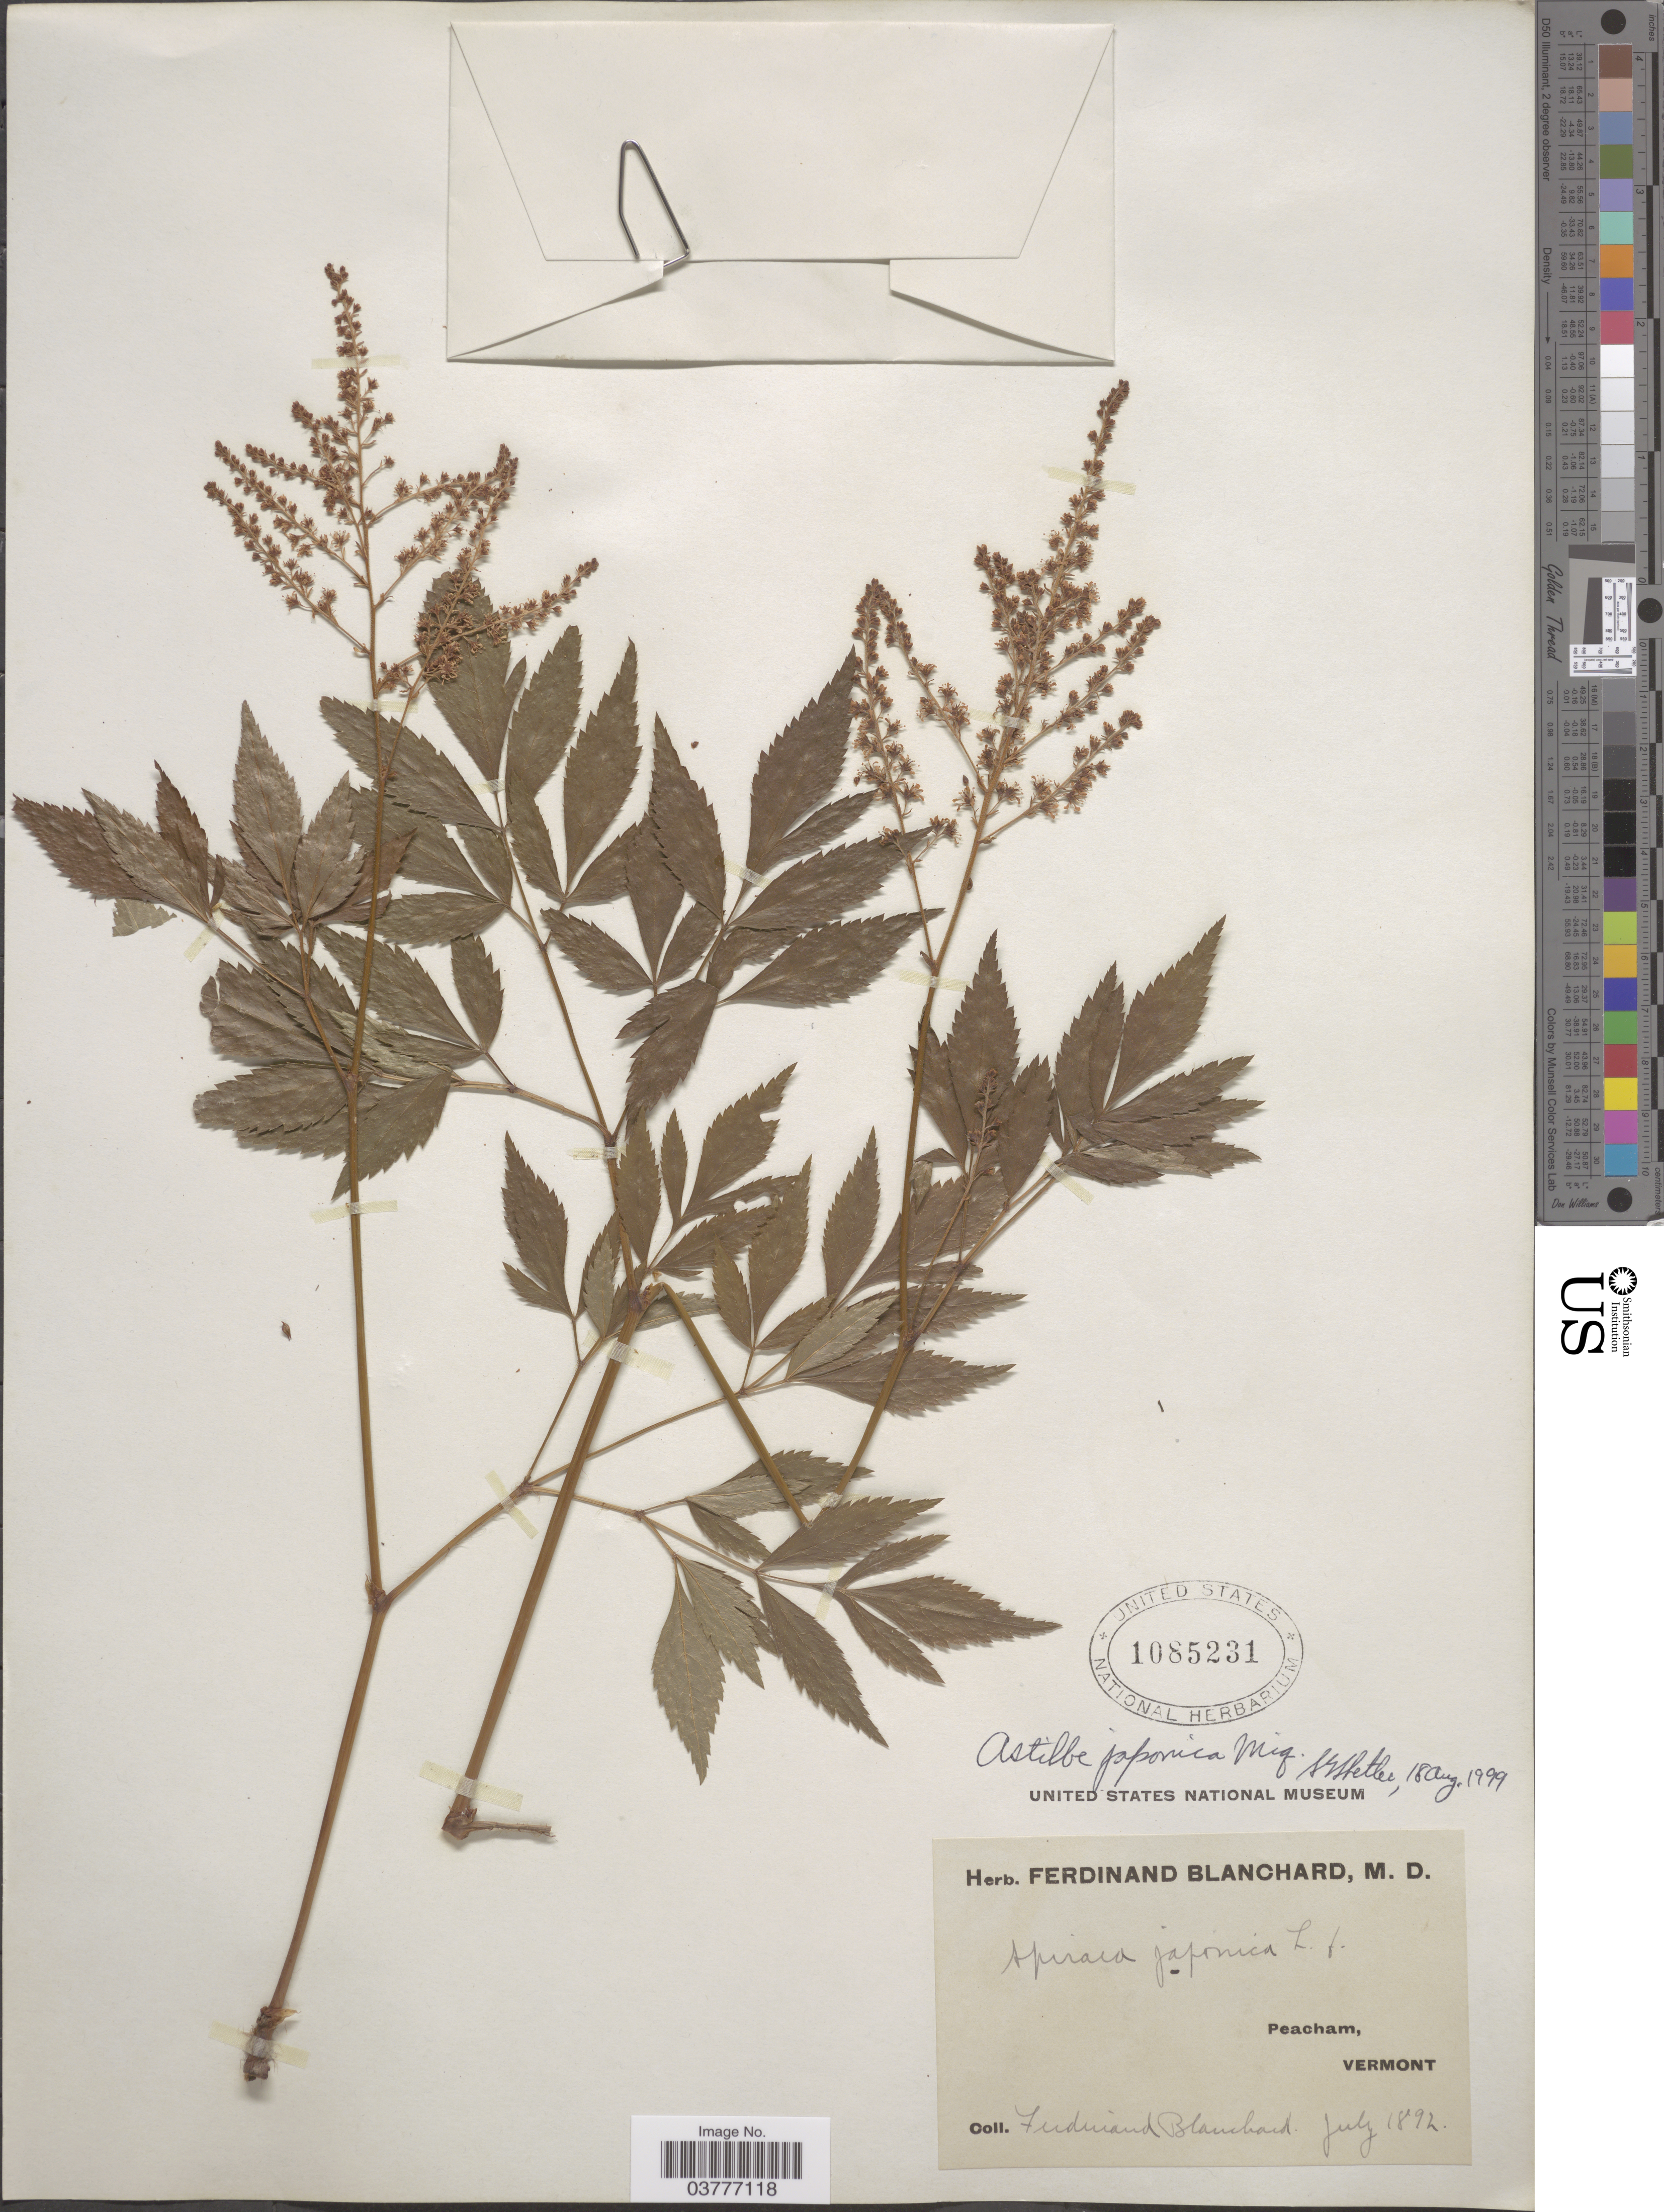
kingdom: Plantae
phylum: Tracheophyta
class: Magnoliopsida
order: Saxifragales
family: Saxifragaceae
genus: Astilbe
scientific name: Astilbe japonica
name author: (C. Morren & Decne.) A. Gray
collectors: F. Blanchard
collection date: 1892-07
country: United States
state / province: Vermont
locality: Peacham.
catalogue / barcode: US 1085231